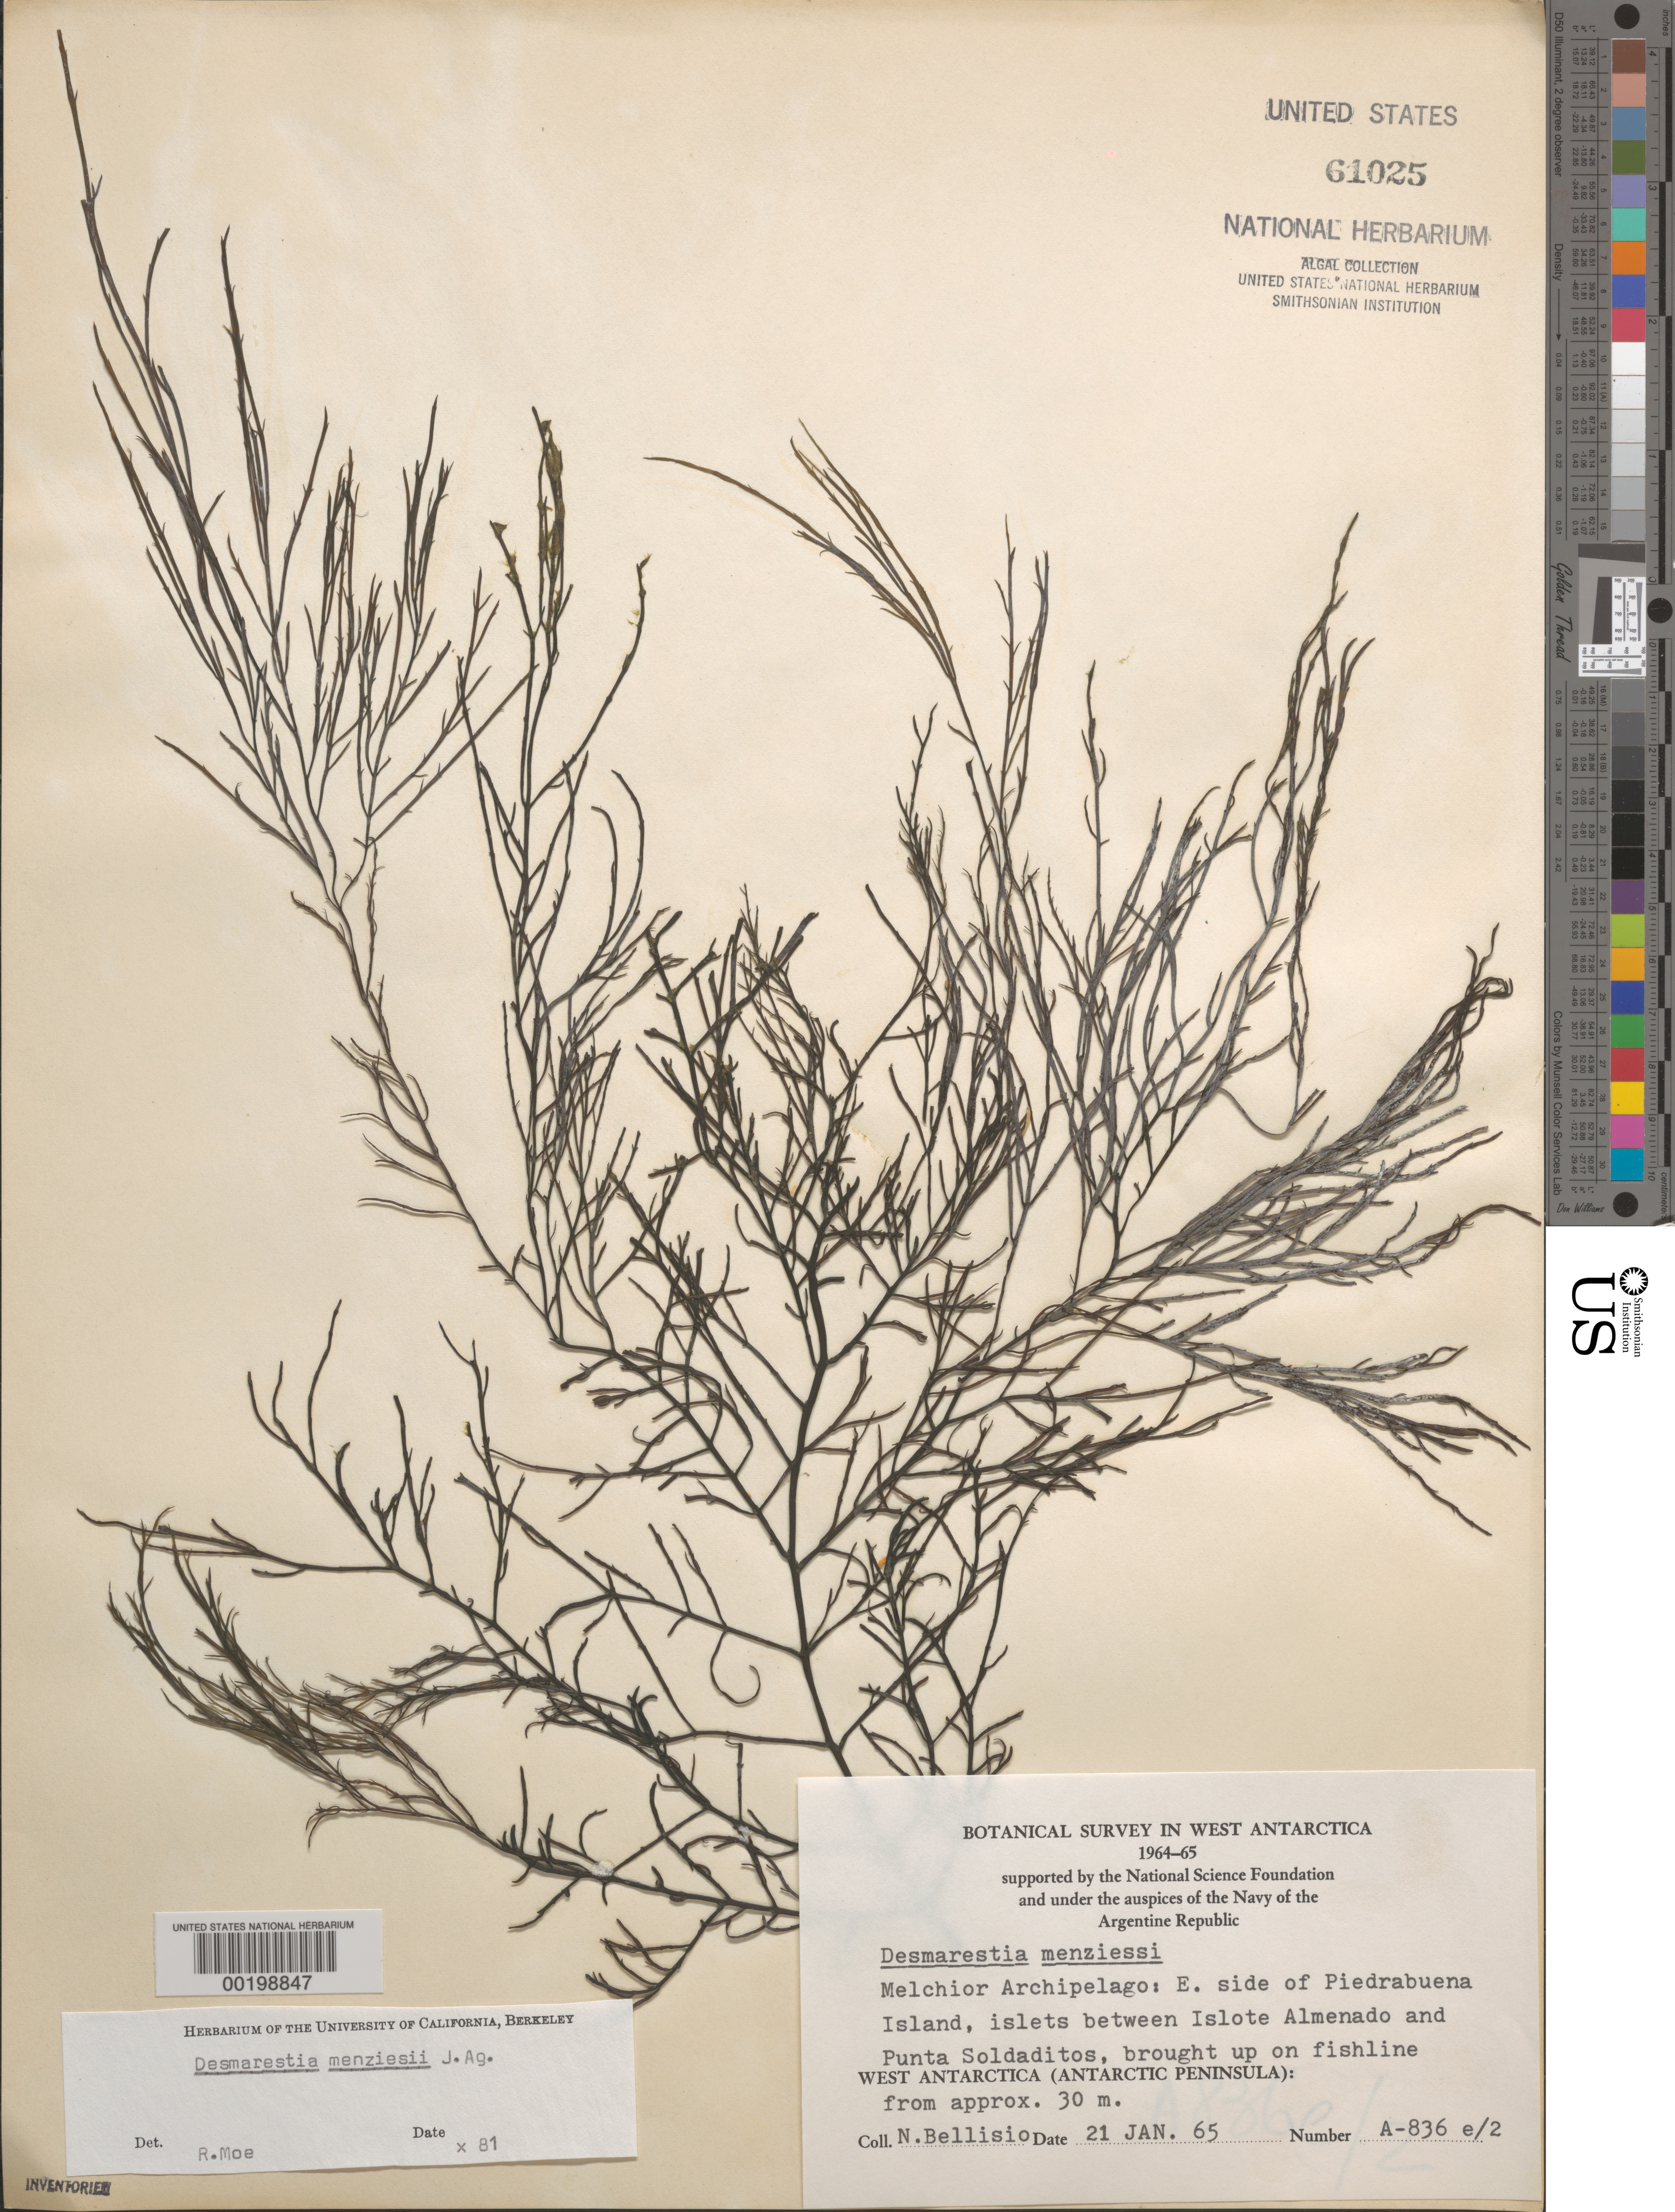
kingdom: Chromista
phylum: Ochrophyta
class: Phaeophyceae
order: Desmarestiales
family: Desmarestiaceae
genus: Desmarestia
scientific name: Desmarestia menziesii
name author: J. Agardh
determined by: Moe, R. L.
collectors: N. Bellisio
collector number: A-836e-2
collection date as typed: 21 Jan 1965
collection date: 1965-01-21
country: Antarctica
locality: Eta Island, islets between Islote Almenado & Punta Soladitos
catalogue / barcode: US 61025